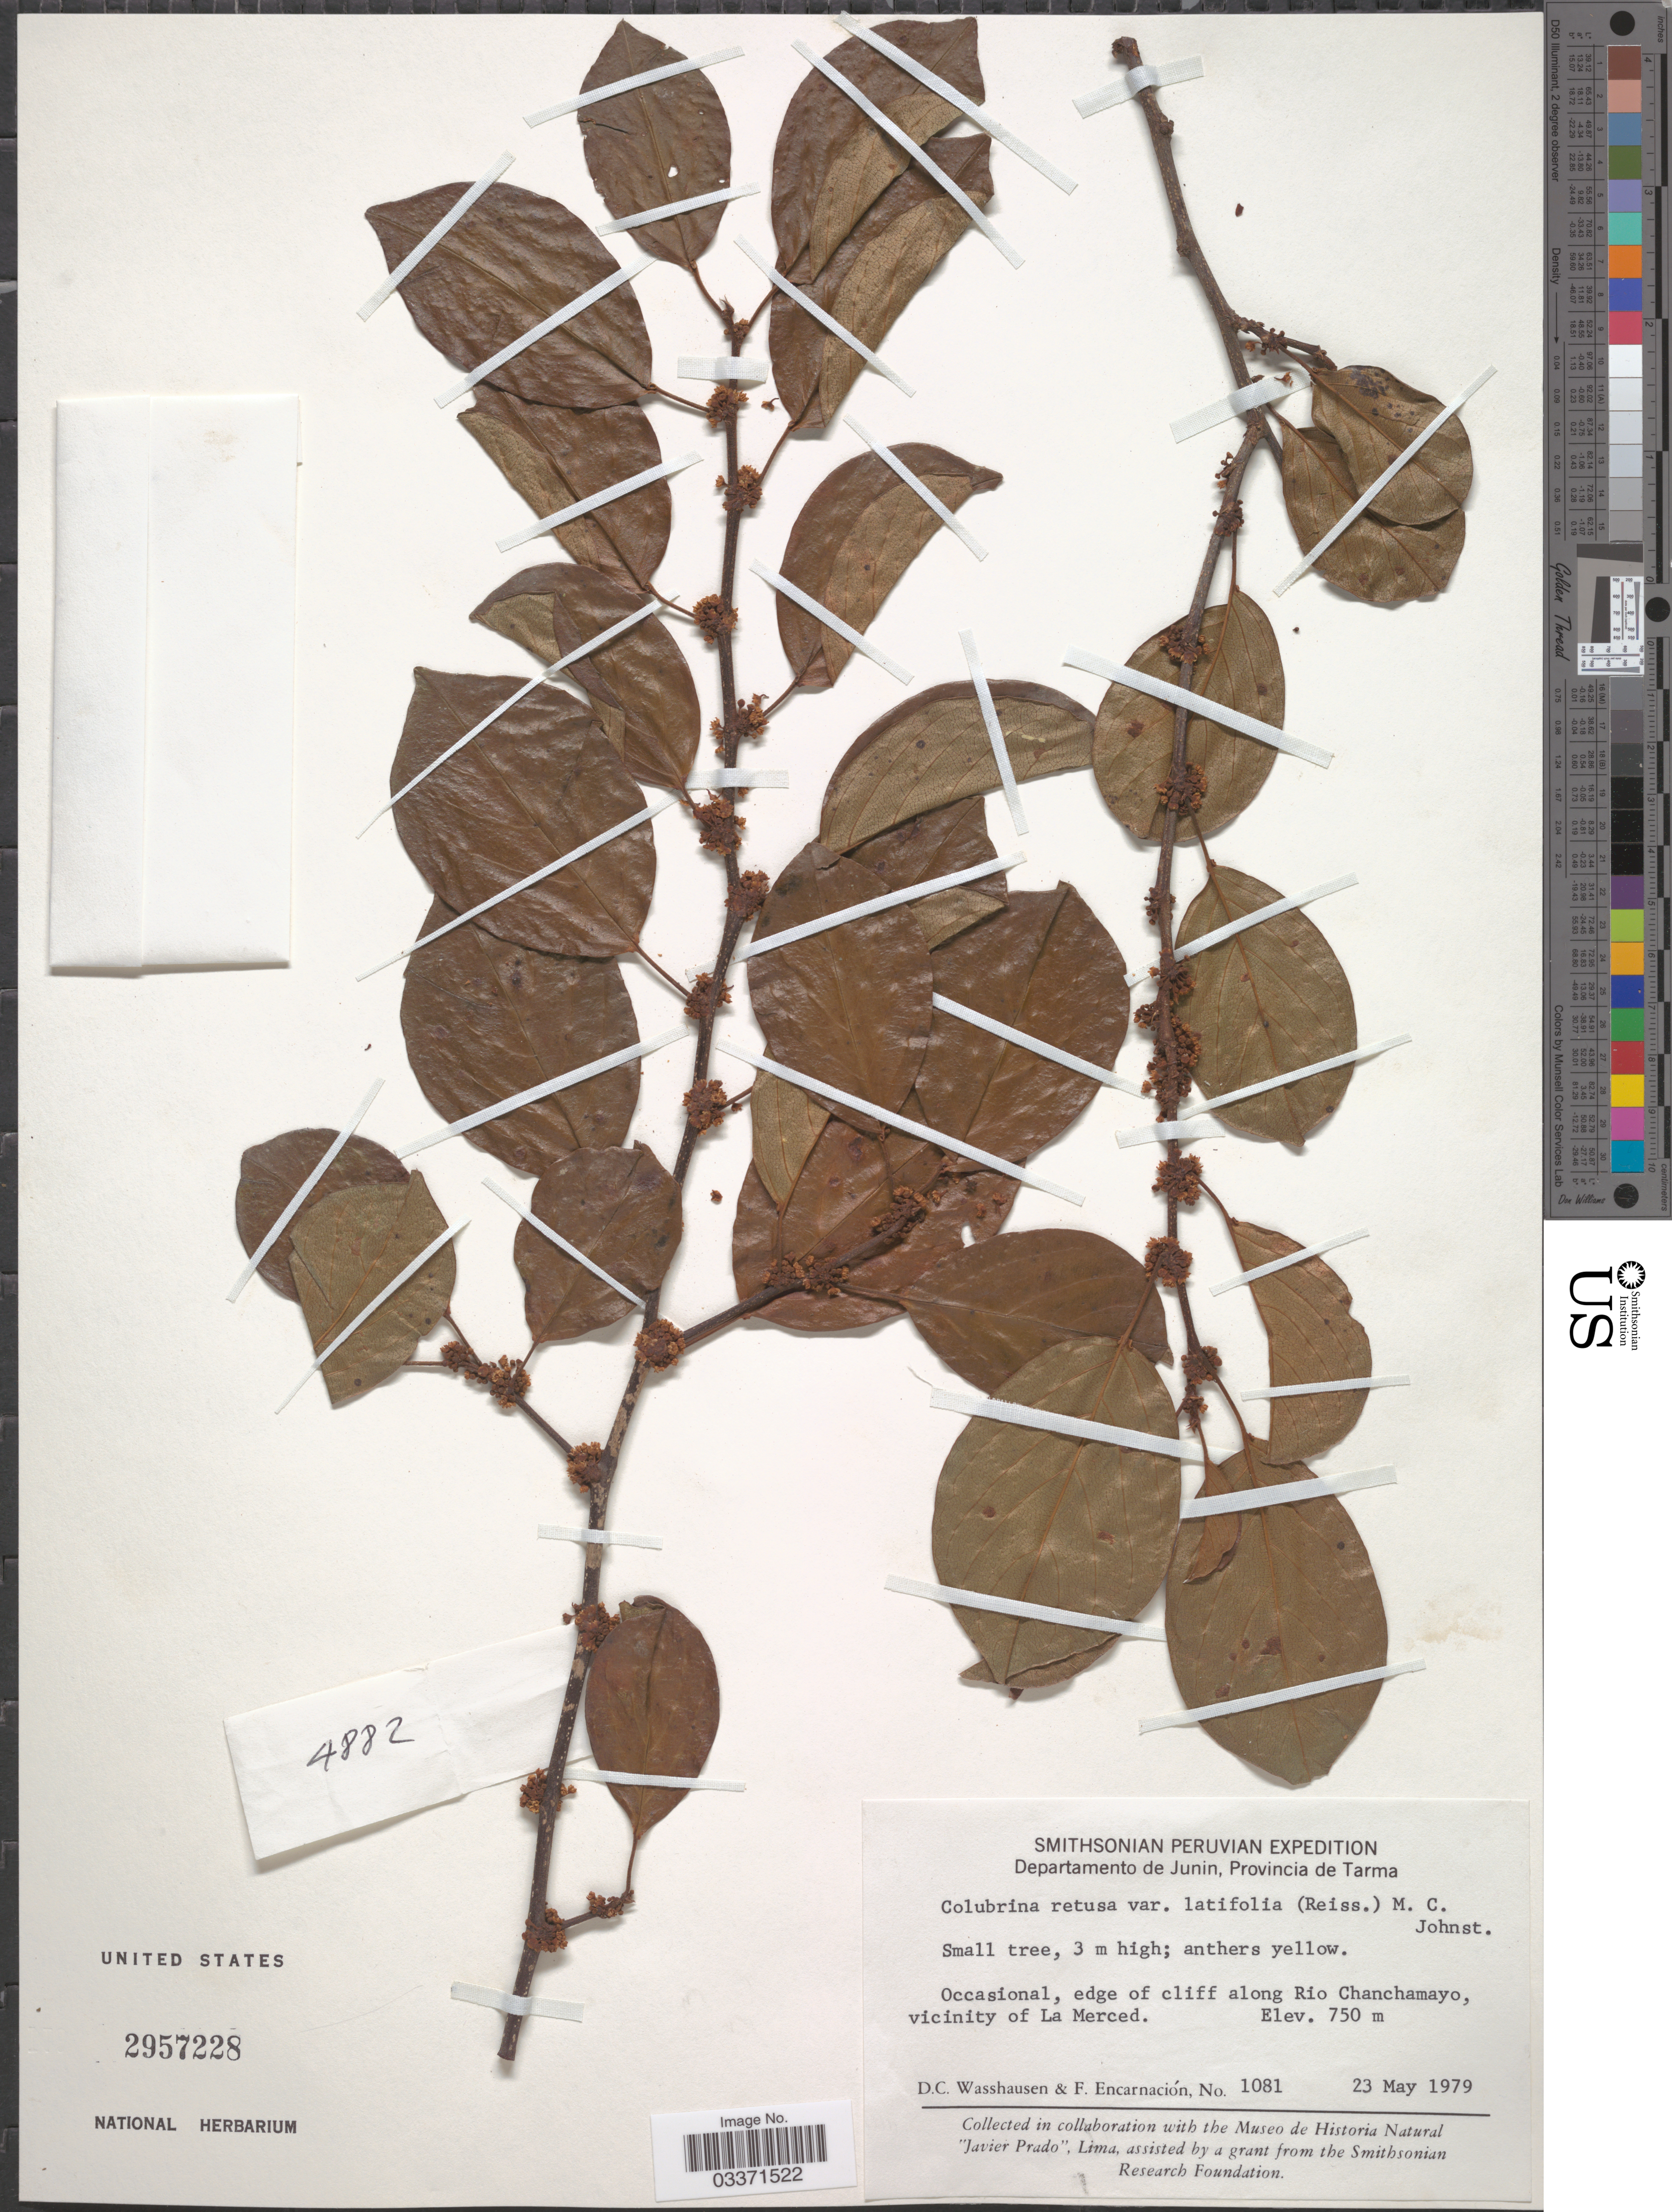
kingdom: Plantae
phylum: Tracheophyta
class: Magnoliopsida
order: Rosales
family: Rhamnaceae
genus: Colubrina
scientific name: Colubrina retusa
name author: (Pittier) R.S. Cowan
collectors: D. C. Wasshausen & F. Encarnación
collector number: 1081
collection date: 1979-05-23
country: Peru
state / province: Junín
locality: Departamento de Junin, Provincia de Tarma, Occasional, edge of cliff along Rio Chanchamayo, vicinity of La Merced.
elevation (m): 750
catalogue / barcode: US 2957228